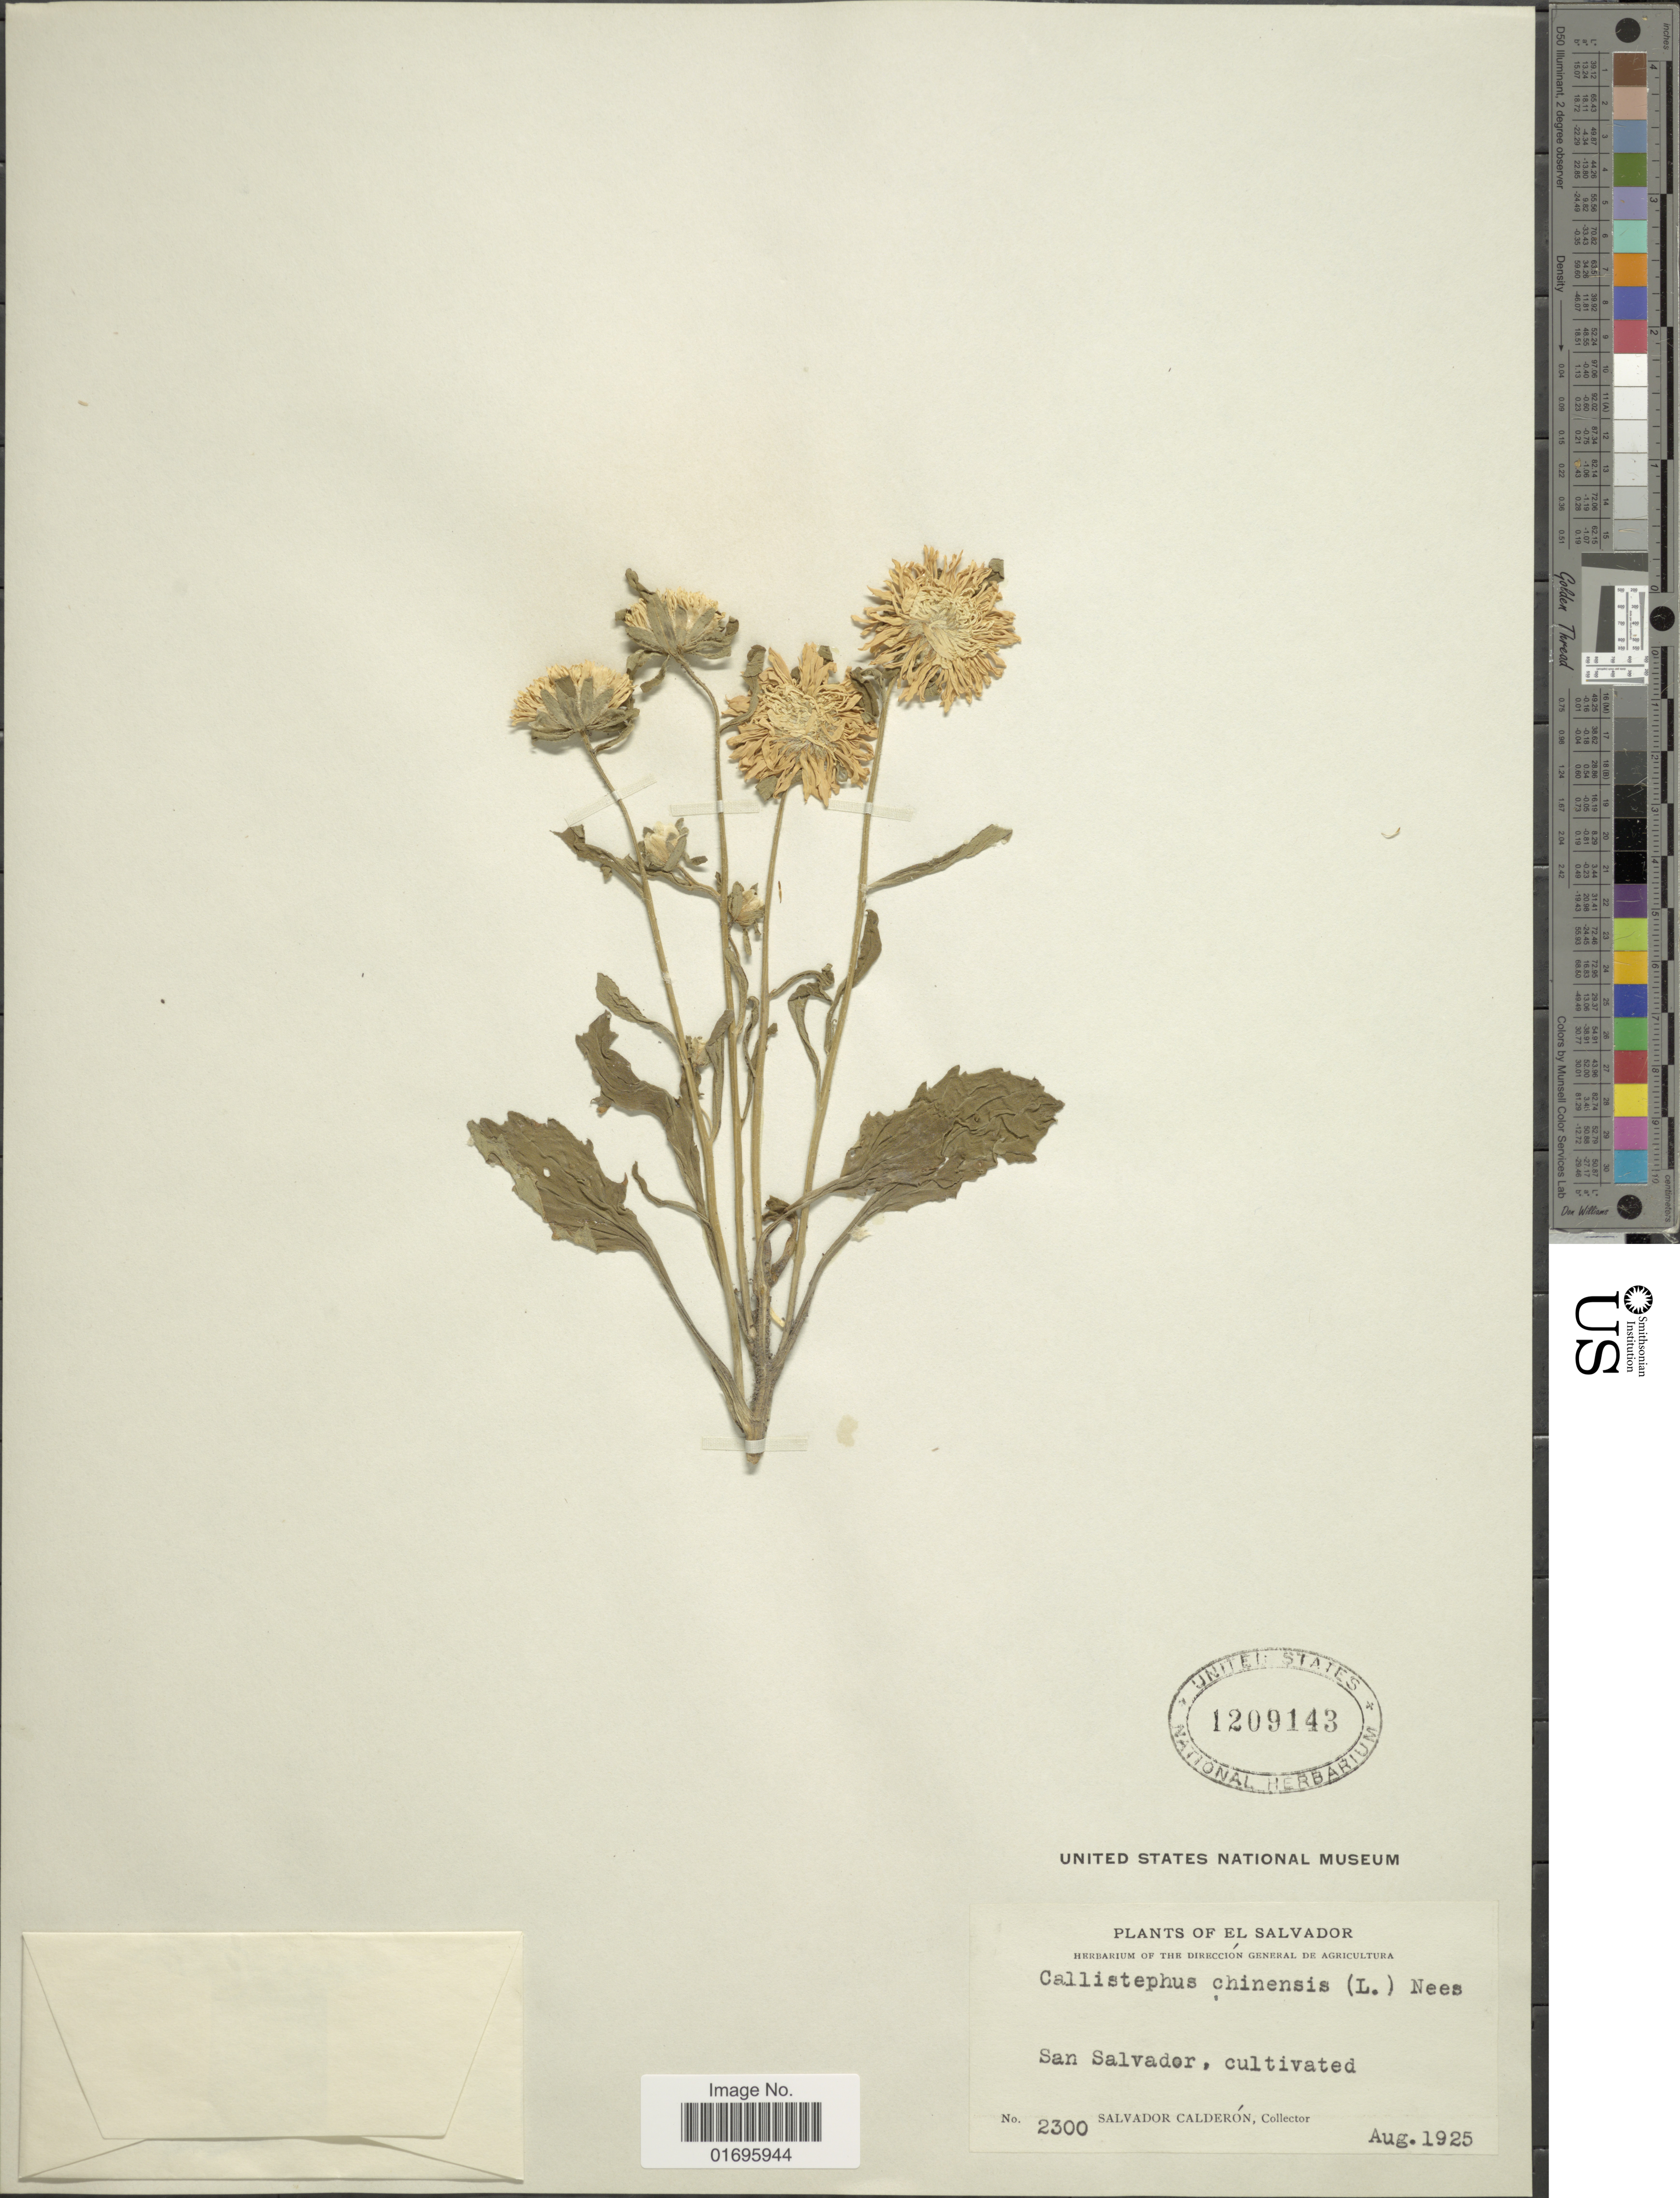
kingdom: Plantae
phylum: Tracheophyta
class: Magnoliopsida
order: Asterales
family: Asteraceae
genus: Callistephus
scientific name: Callistephus chinensis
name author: (L.) Nees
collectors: S. Calderón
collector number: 2300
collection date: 1925-08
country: El Salvador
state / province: San Salvador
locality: San Salvador, cultivated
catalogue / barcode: US 1209143